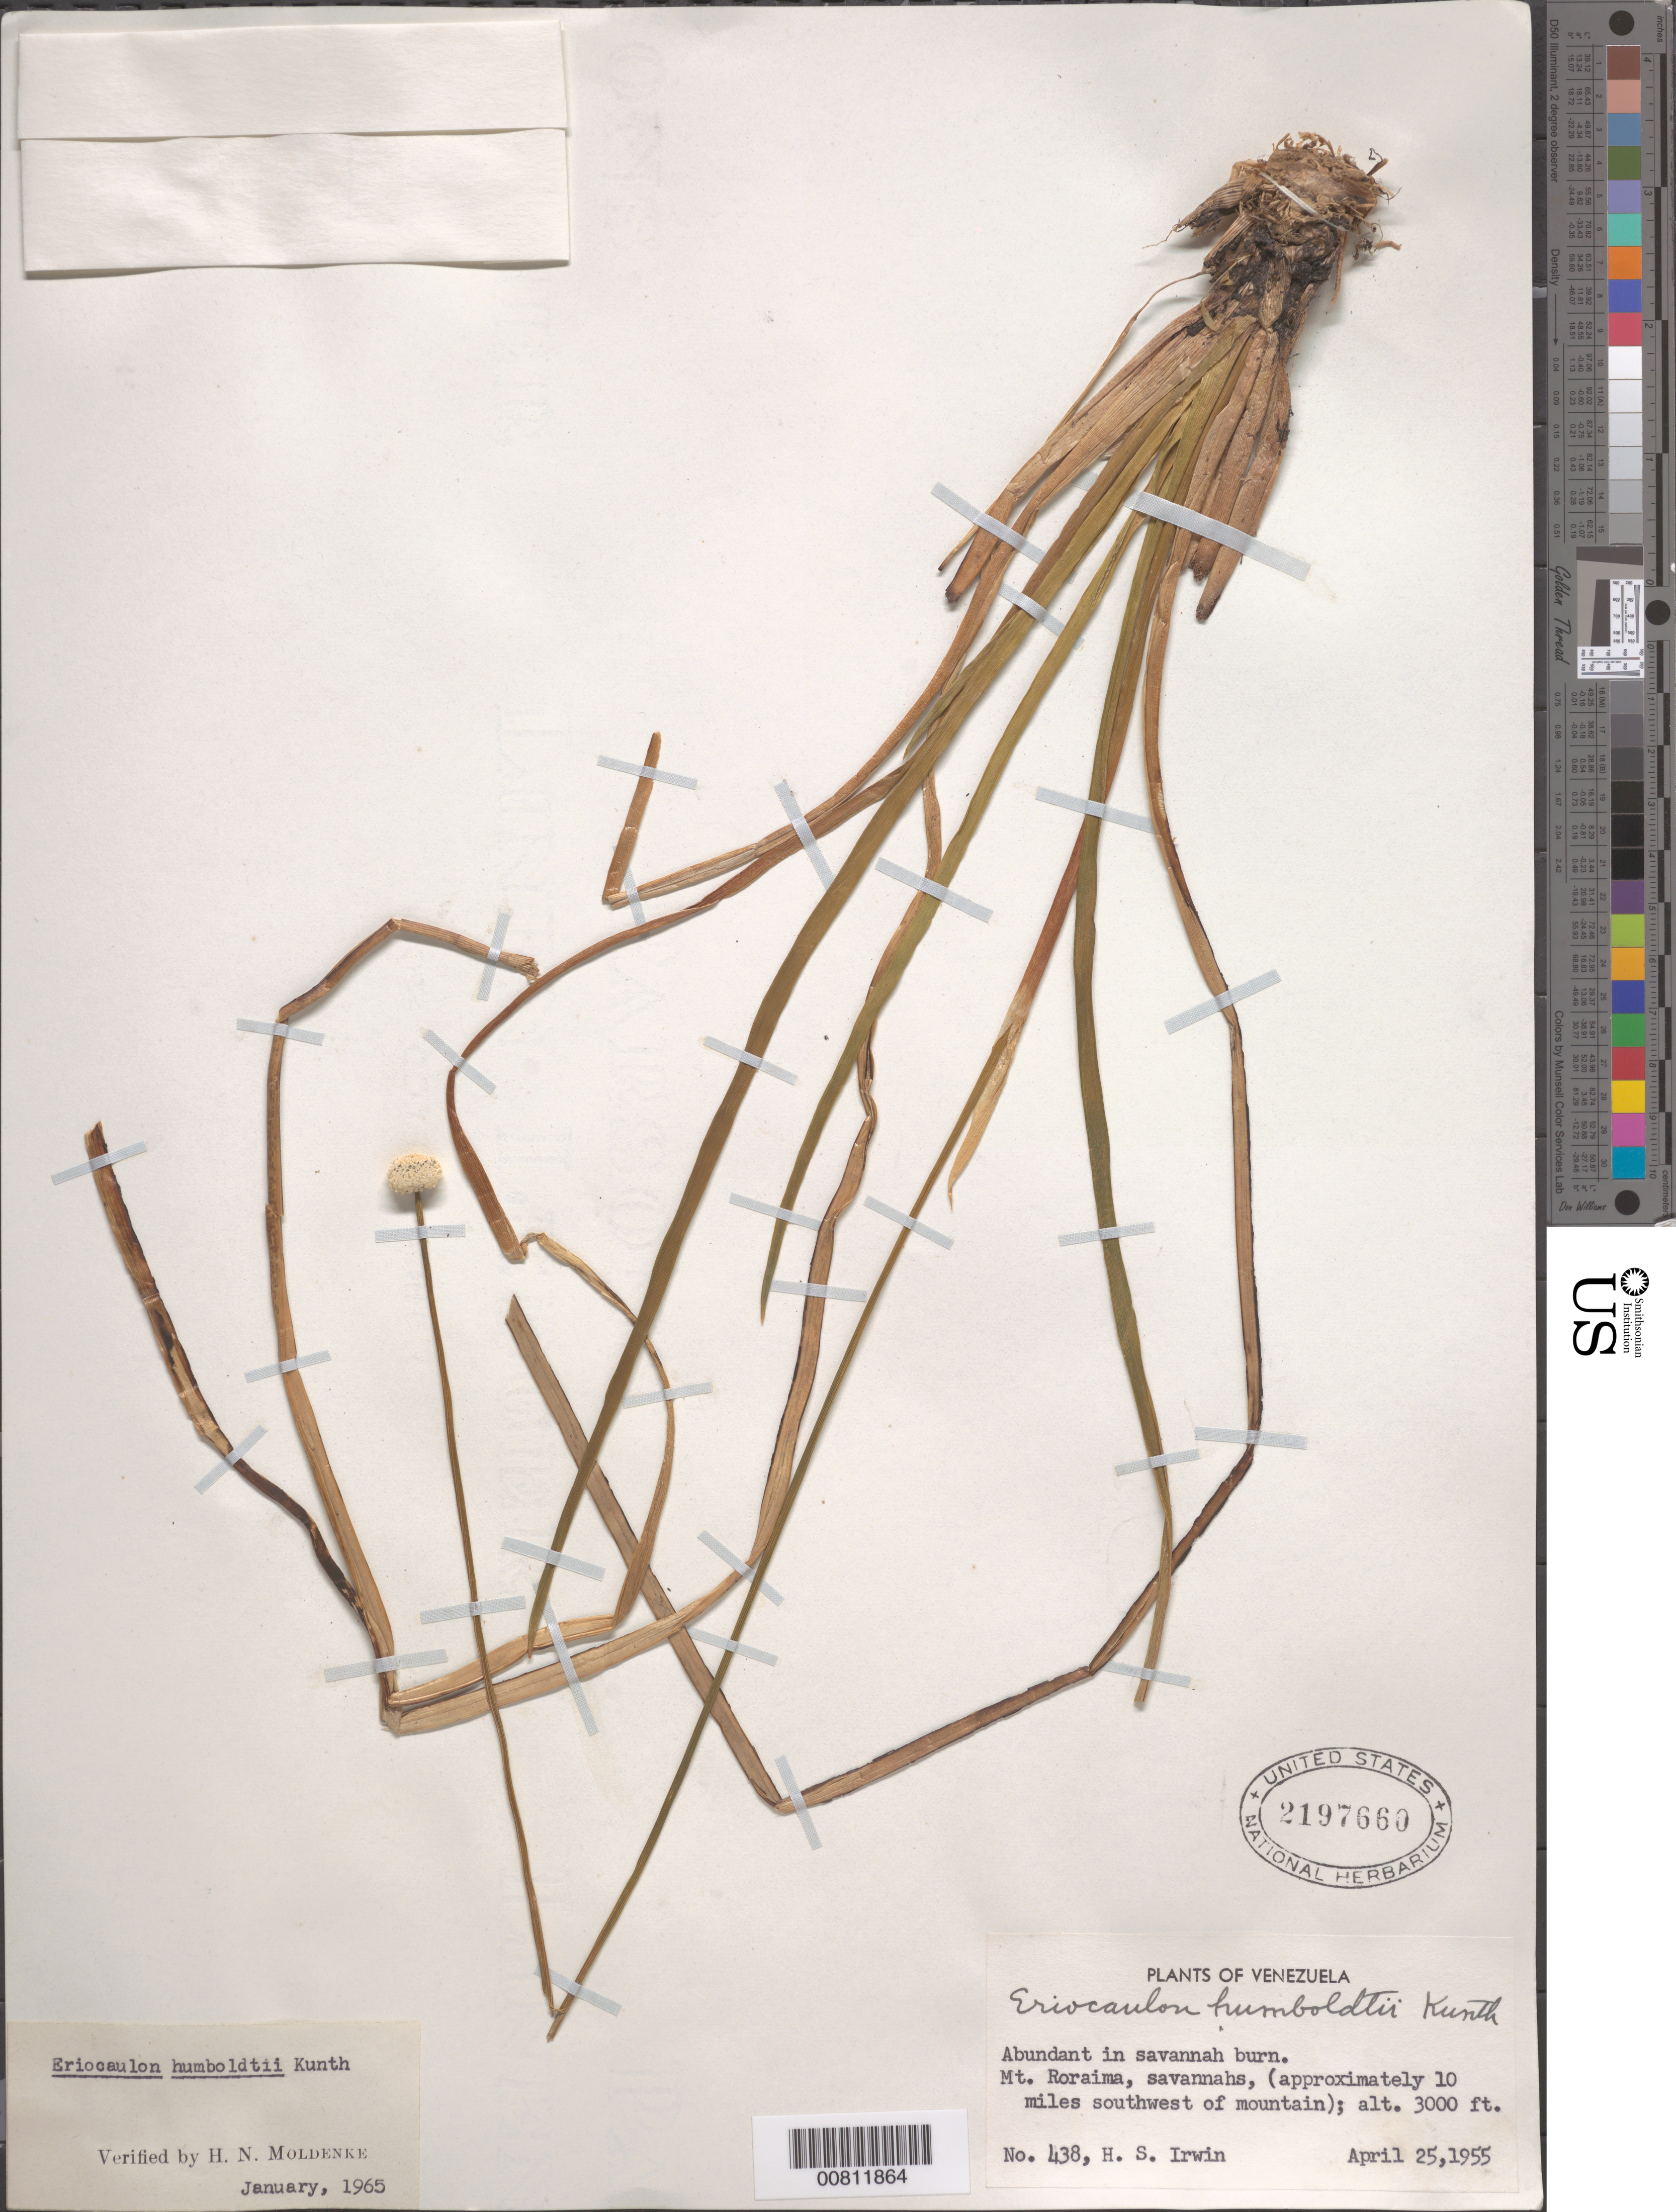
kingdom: Plantae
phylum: Tracheophyta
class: Liliopsida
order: Poales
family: Eriocaulaceae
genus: Eriocaulon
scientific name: Eriocaulon humboldtii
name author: Kunth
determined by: Moldenke, H. N.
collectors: H. Irwin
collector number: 438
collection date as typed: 25-Apr-55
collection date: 1955-04-25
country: Venezuela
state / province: Bolívar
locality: Mt. Roraima, (approximately 10 miles SW of mountain)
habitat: In savannah burn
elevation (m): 914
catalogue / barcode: US 2197660